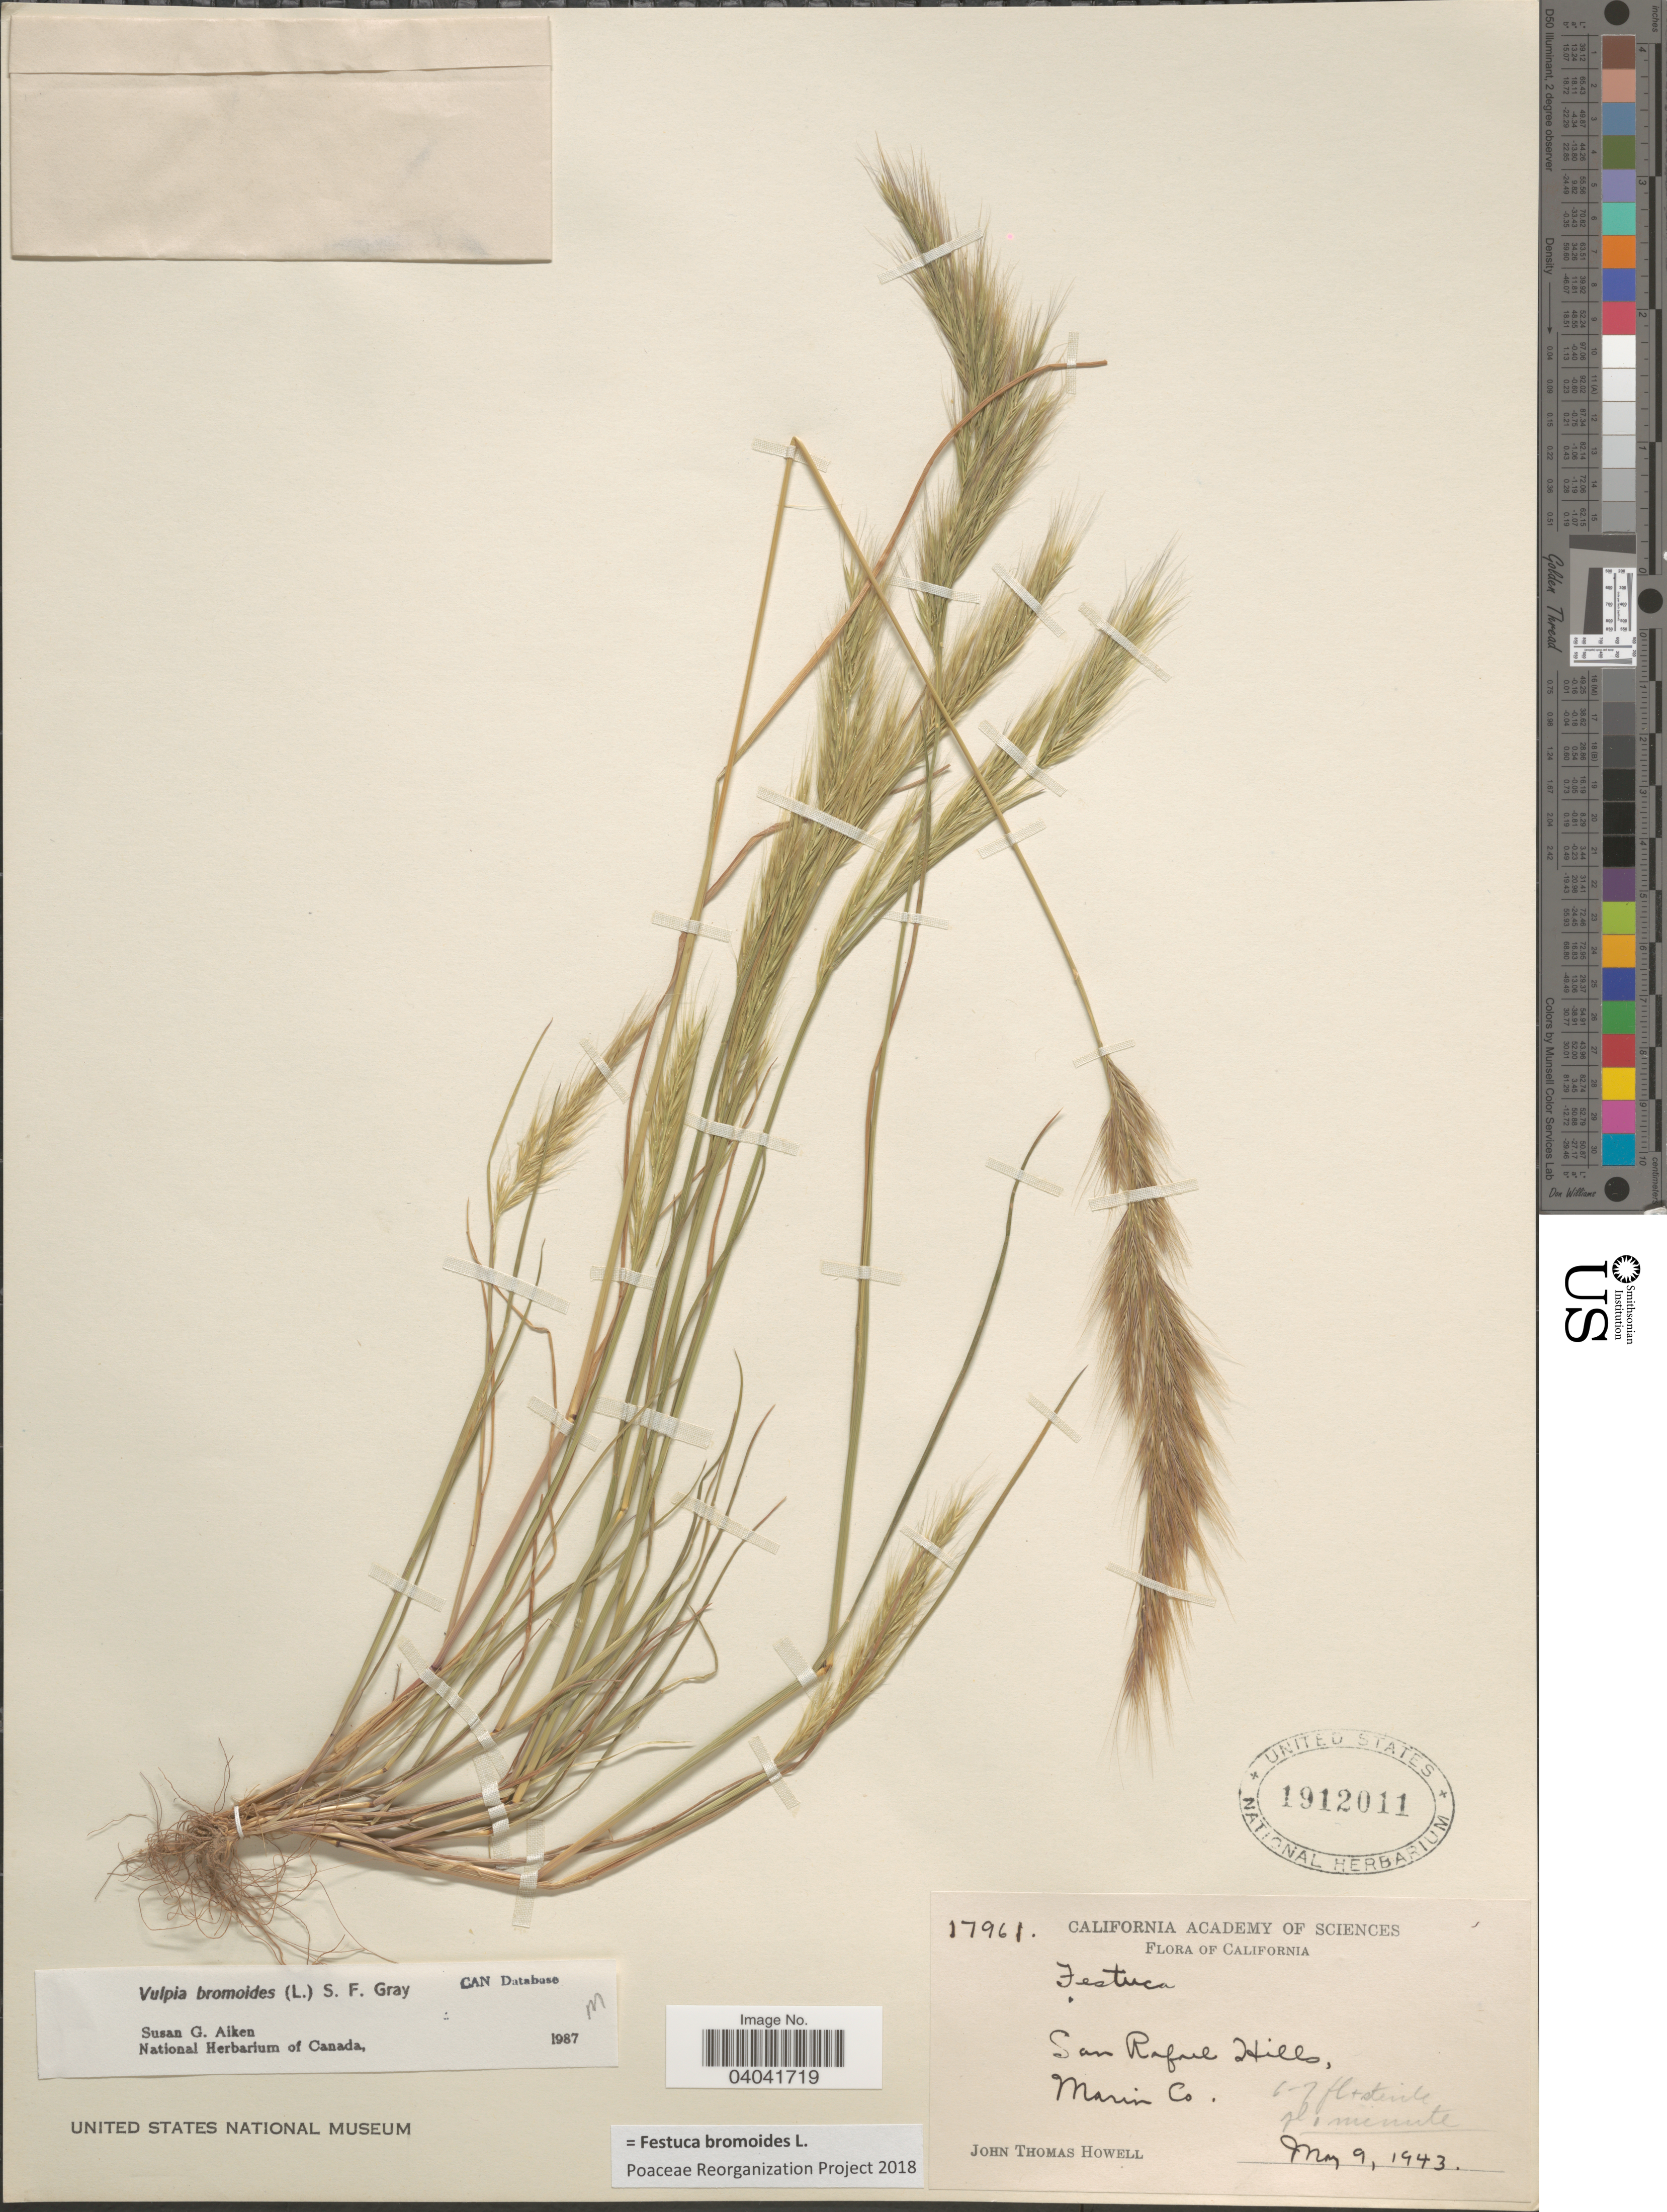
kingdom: Plantae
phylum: Tracheophyta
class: Liliopsida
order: Poales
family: Poaceae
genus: Festuca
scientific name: Festuca bromoides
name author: L.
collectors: J. T. Howell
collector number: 17961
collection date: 1943-05-09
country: United States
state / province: California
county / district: Marin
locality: San Rafael Hills, Marin Co.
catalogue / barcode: US 1912011